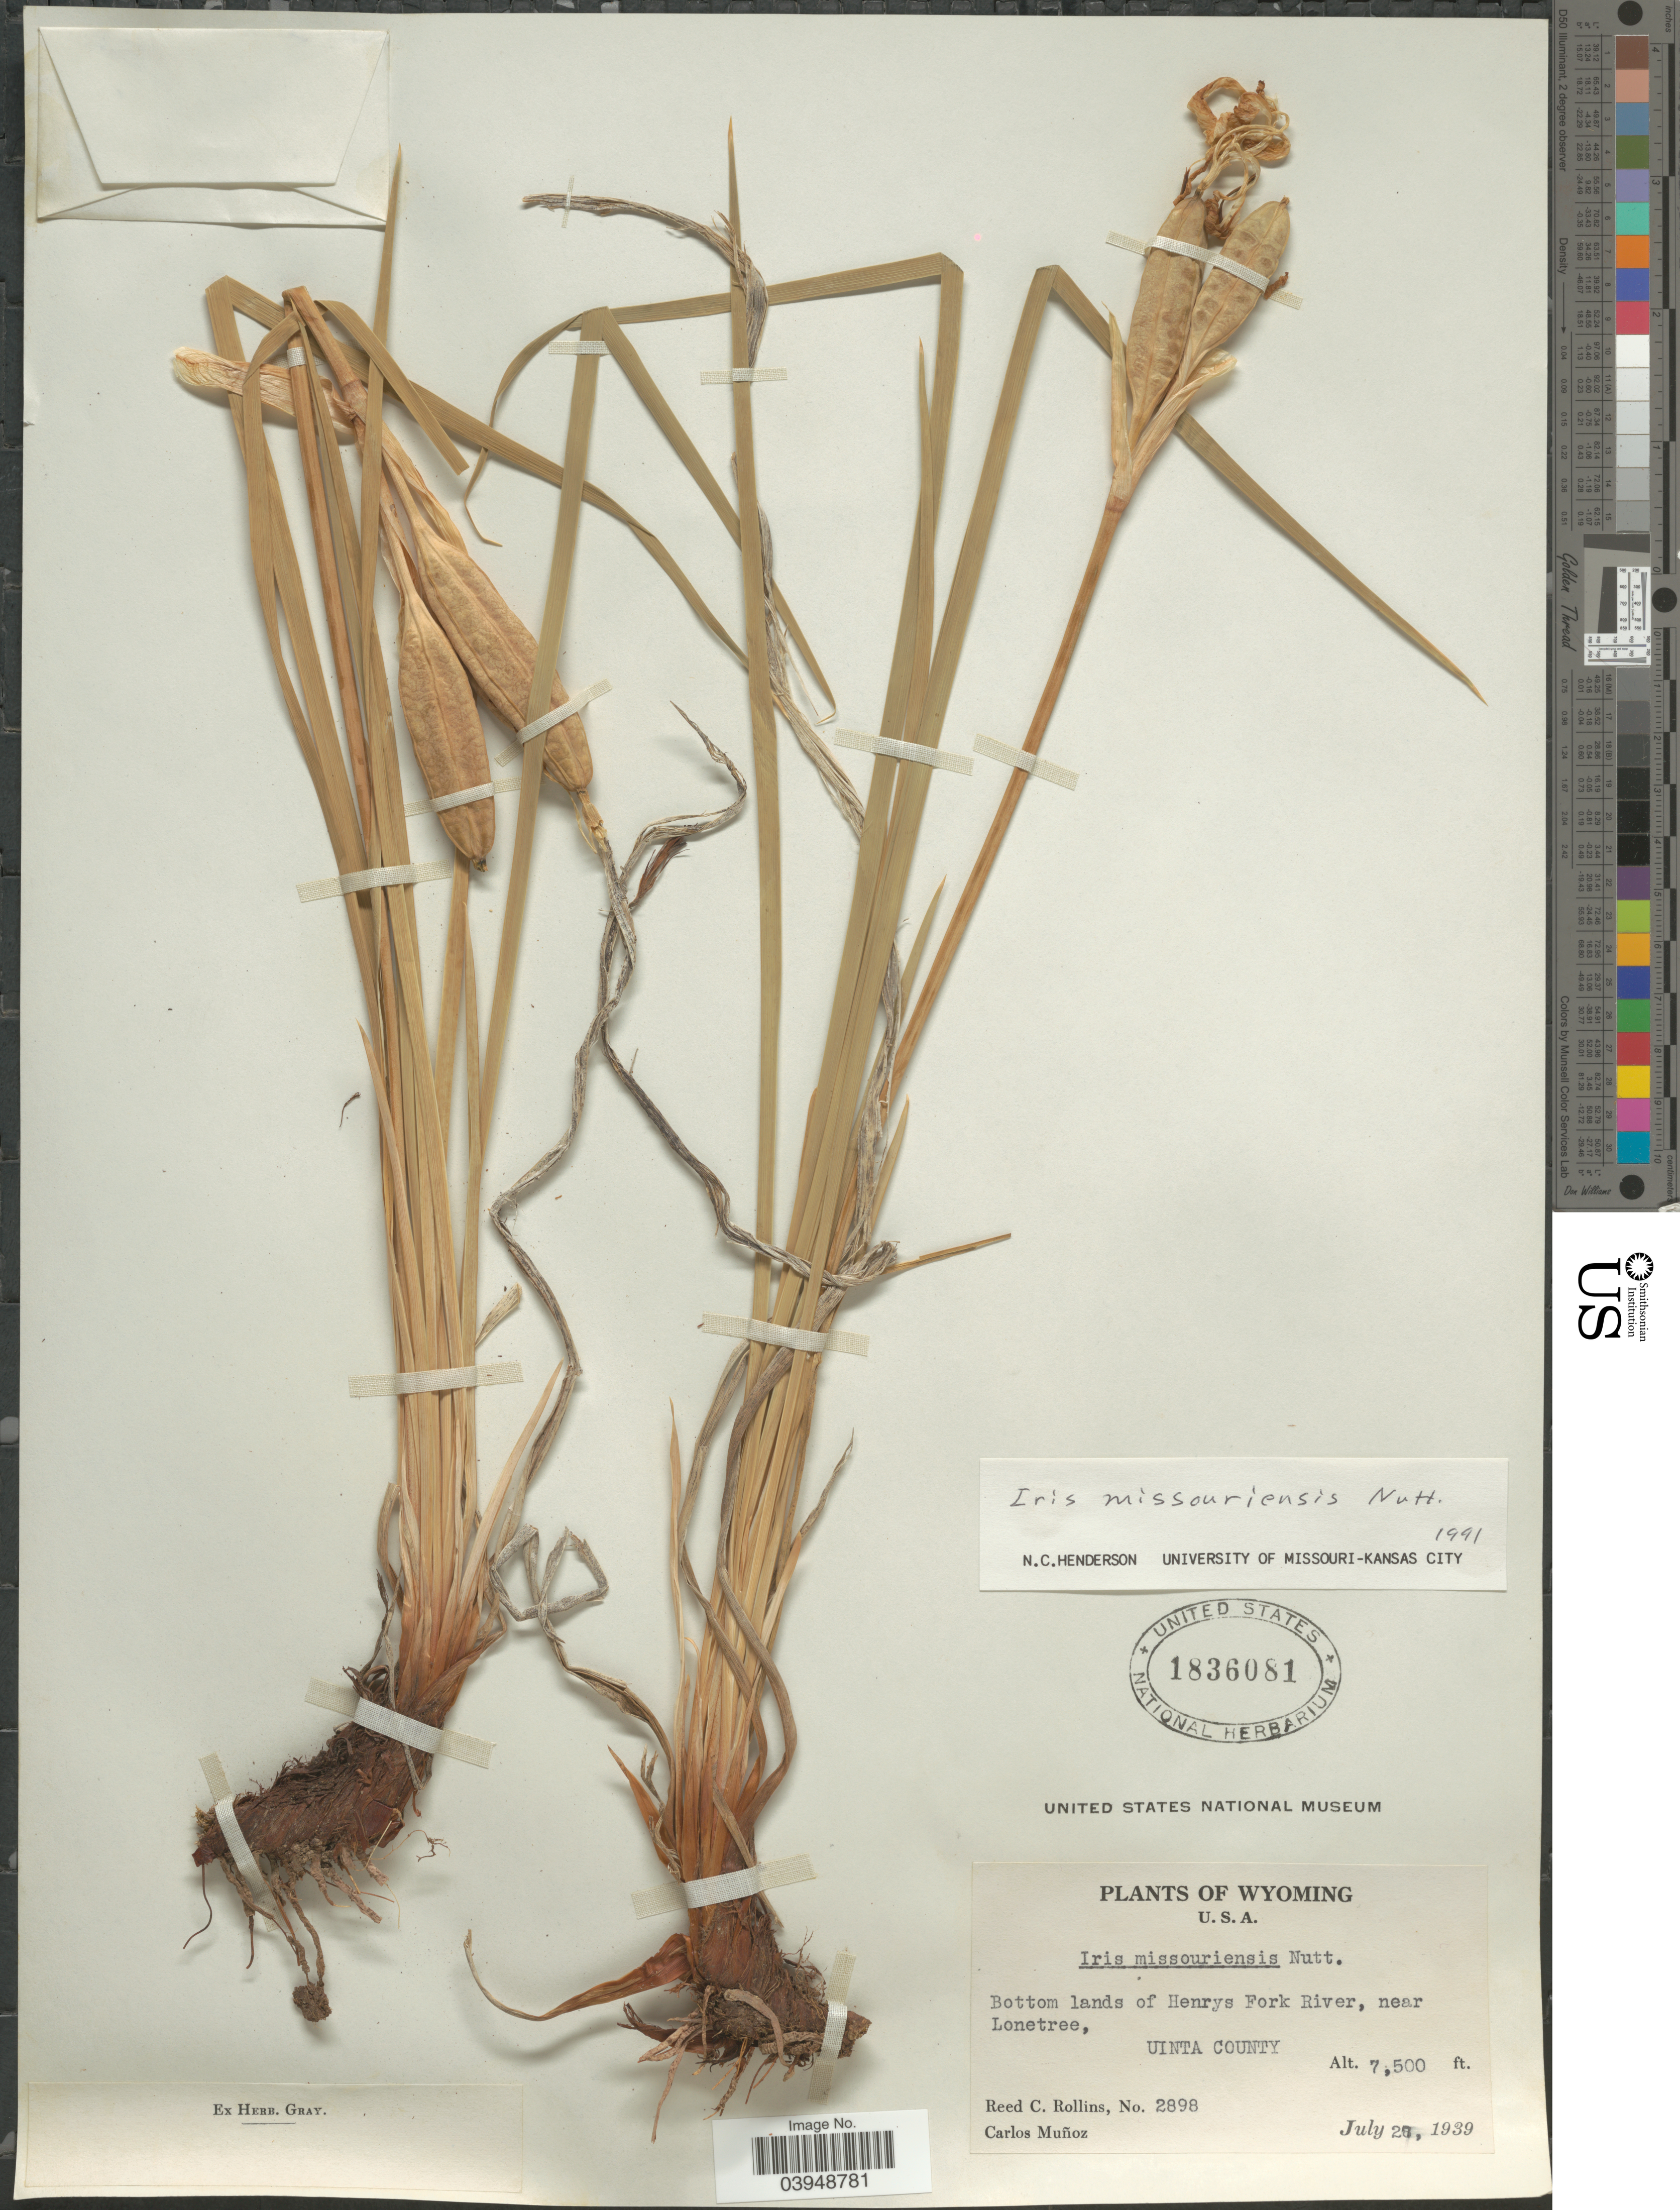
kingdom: Plantae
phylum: Tracheophyta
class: Liliopsida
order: Asparagales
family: Iridaceae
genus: Iris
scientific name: Iris missouriensis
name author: Nutt.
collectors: R. C. Rollins & C. Muñoz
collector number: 2898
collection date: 1939-07-27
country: United States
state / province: Wyoming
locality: Bottom lands of Henrys Fork River, near Lonetree, Uinta County.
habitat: bottom lands of a river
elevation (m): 2286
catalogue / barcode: US 1836081